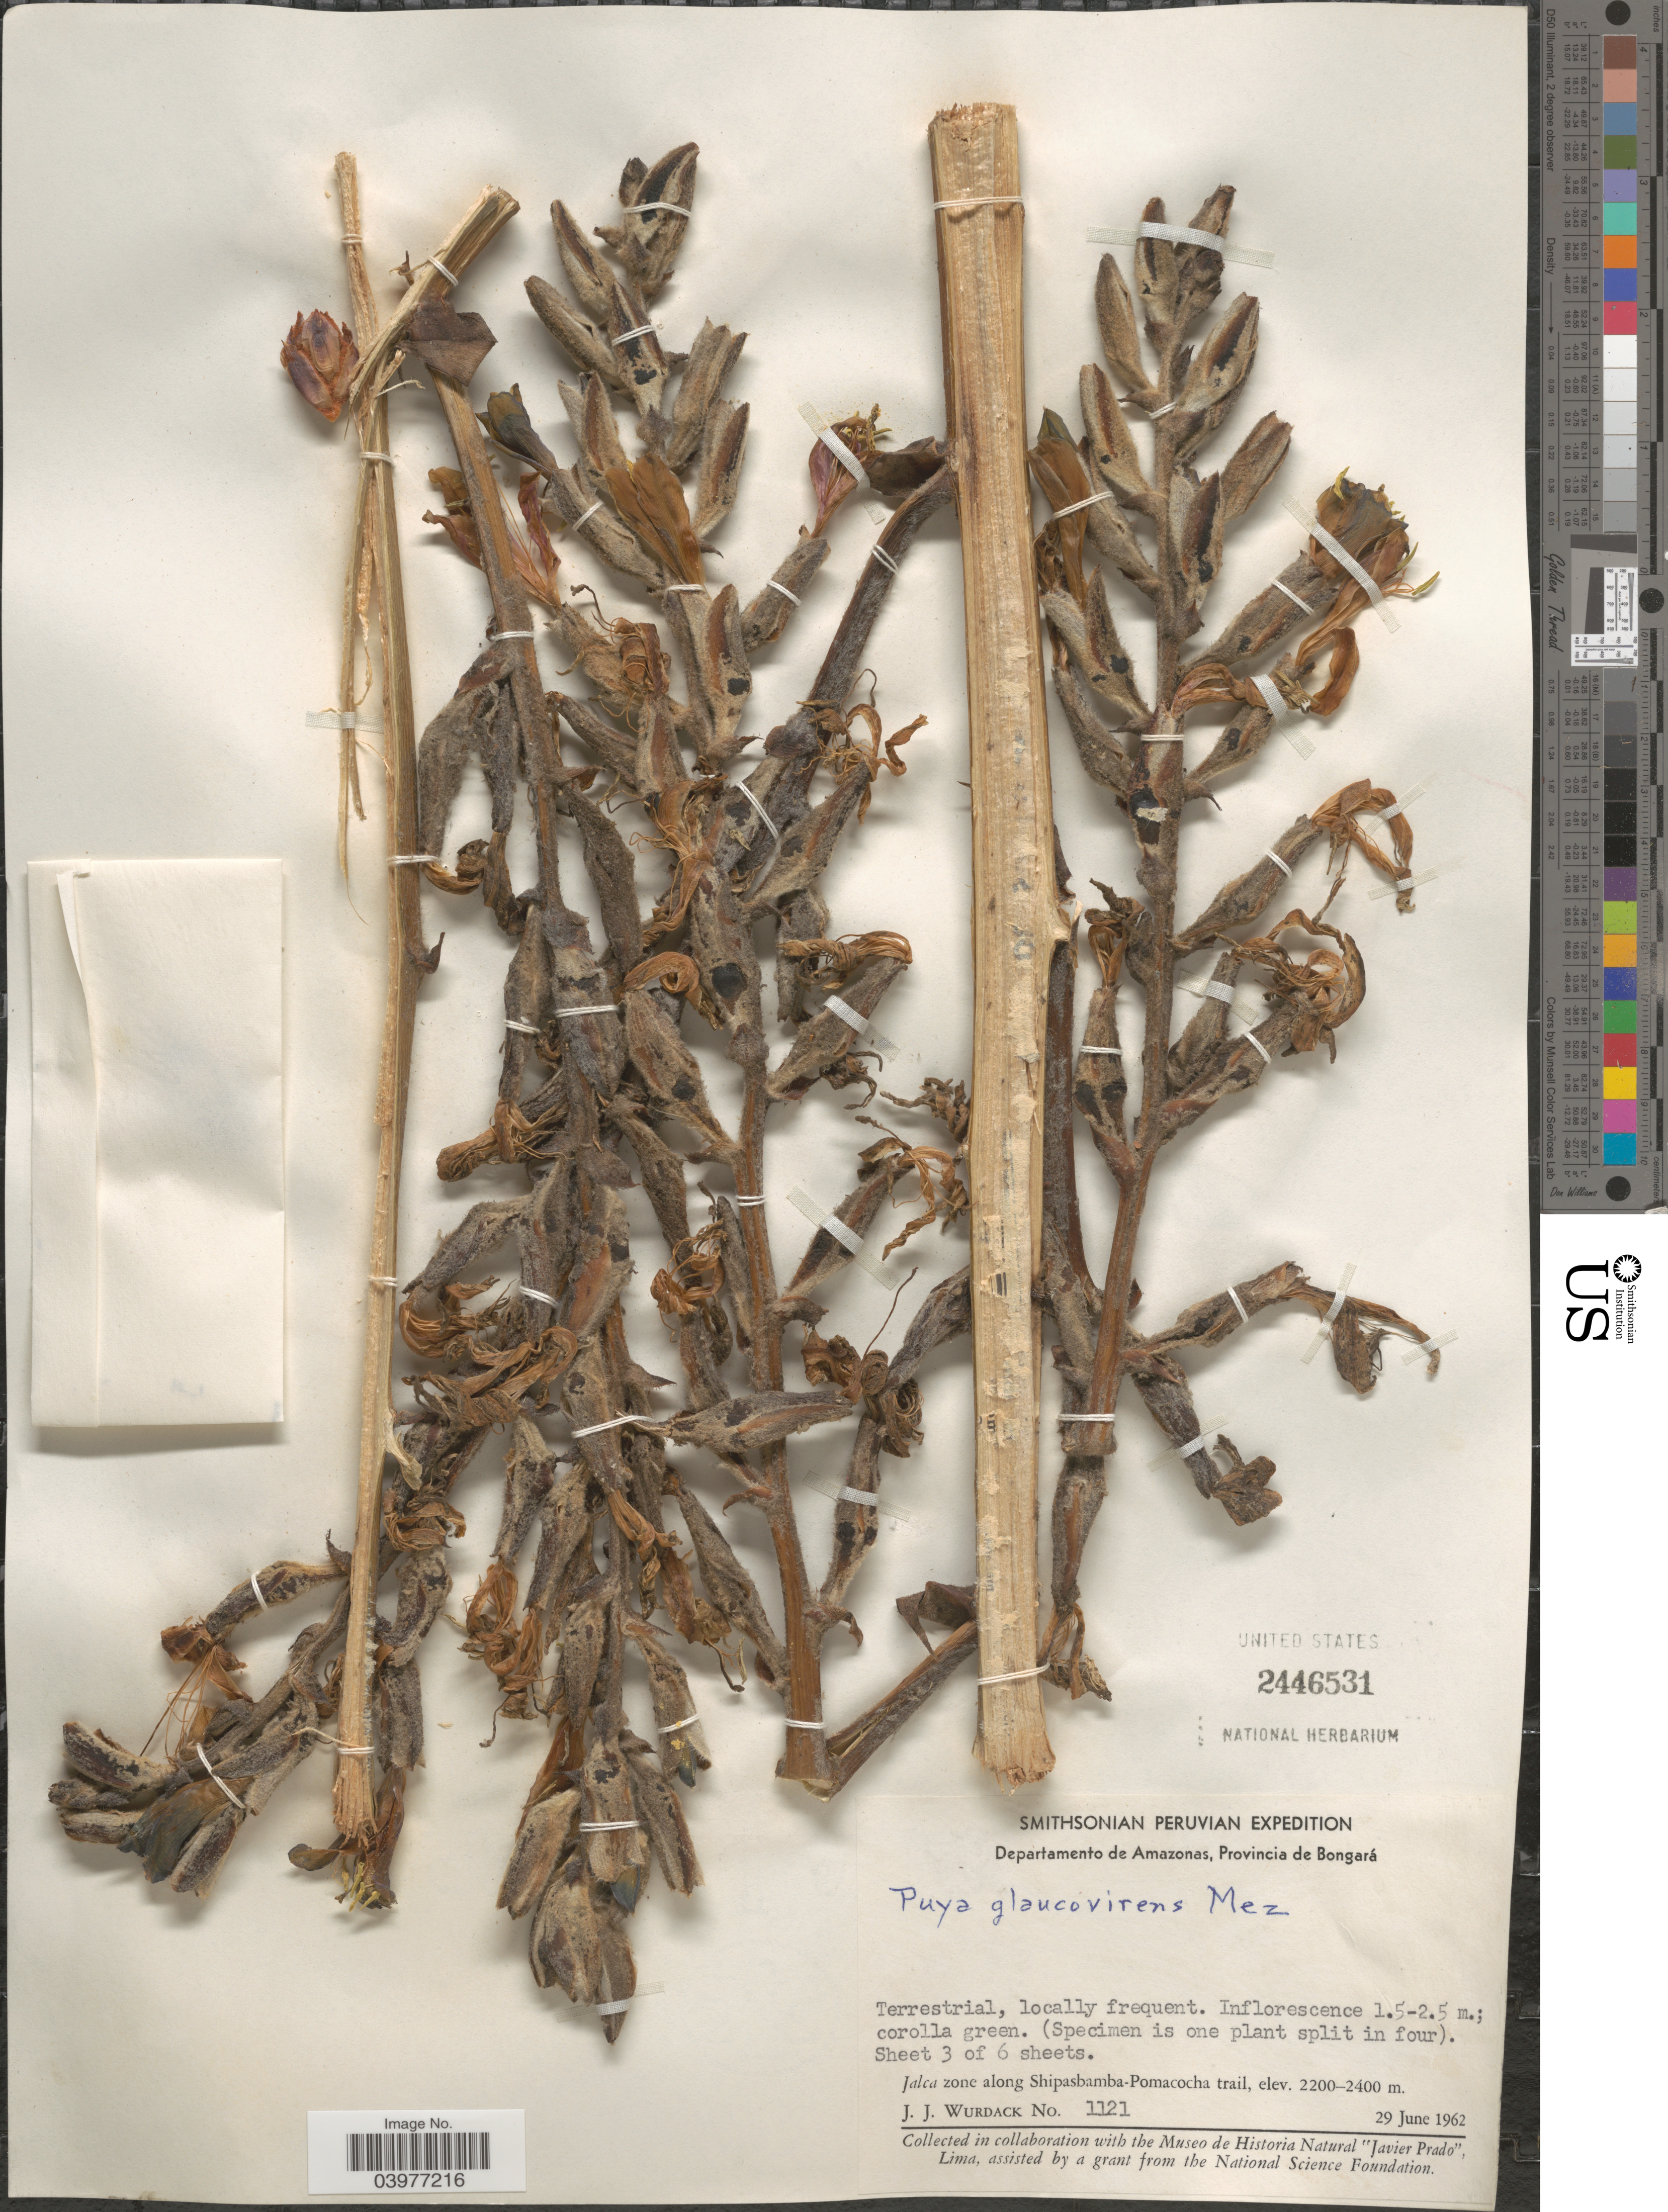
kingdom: Plantae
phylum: Tracheophyta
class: Liliopsida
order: Poales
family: Bromeliaceae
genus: Puya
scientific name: Puya glaucovirens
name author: Mez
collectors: J. J. Wurdack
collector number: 1121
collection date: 1962-06-29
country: Peru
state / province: Amazonas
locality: Departamento de Amazonas, Provincia de Bongará. Jalca zone along Shipasbamba-Pomacocha trail.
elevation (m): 2200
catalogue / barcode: US 2446531